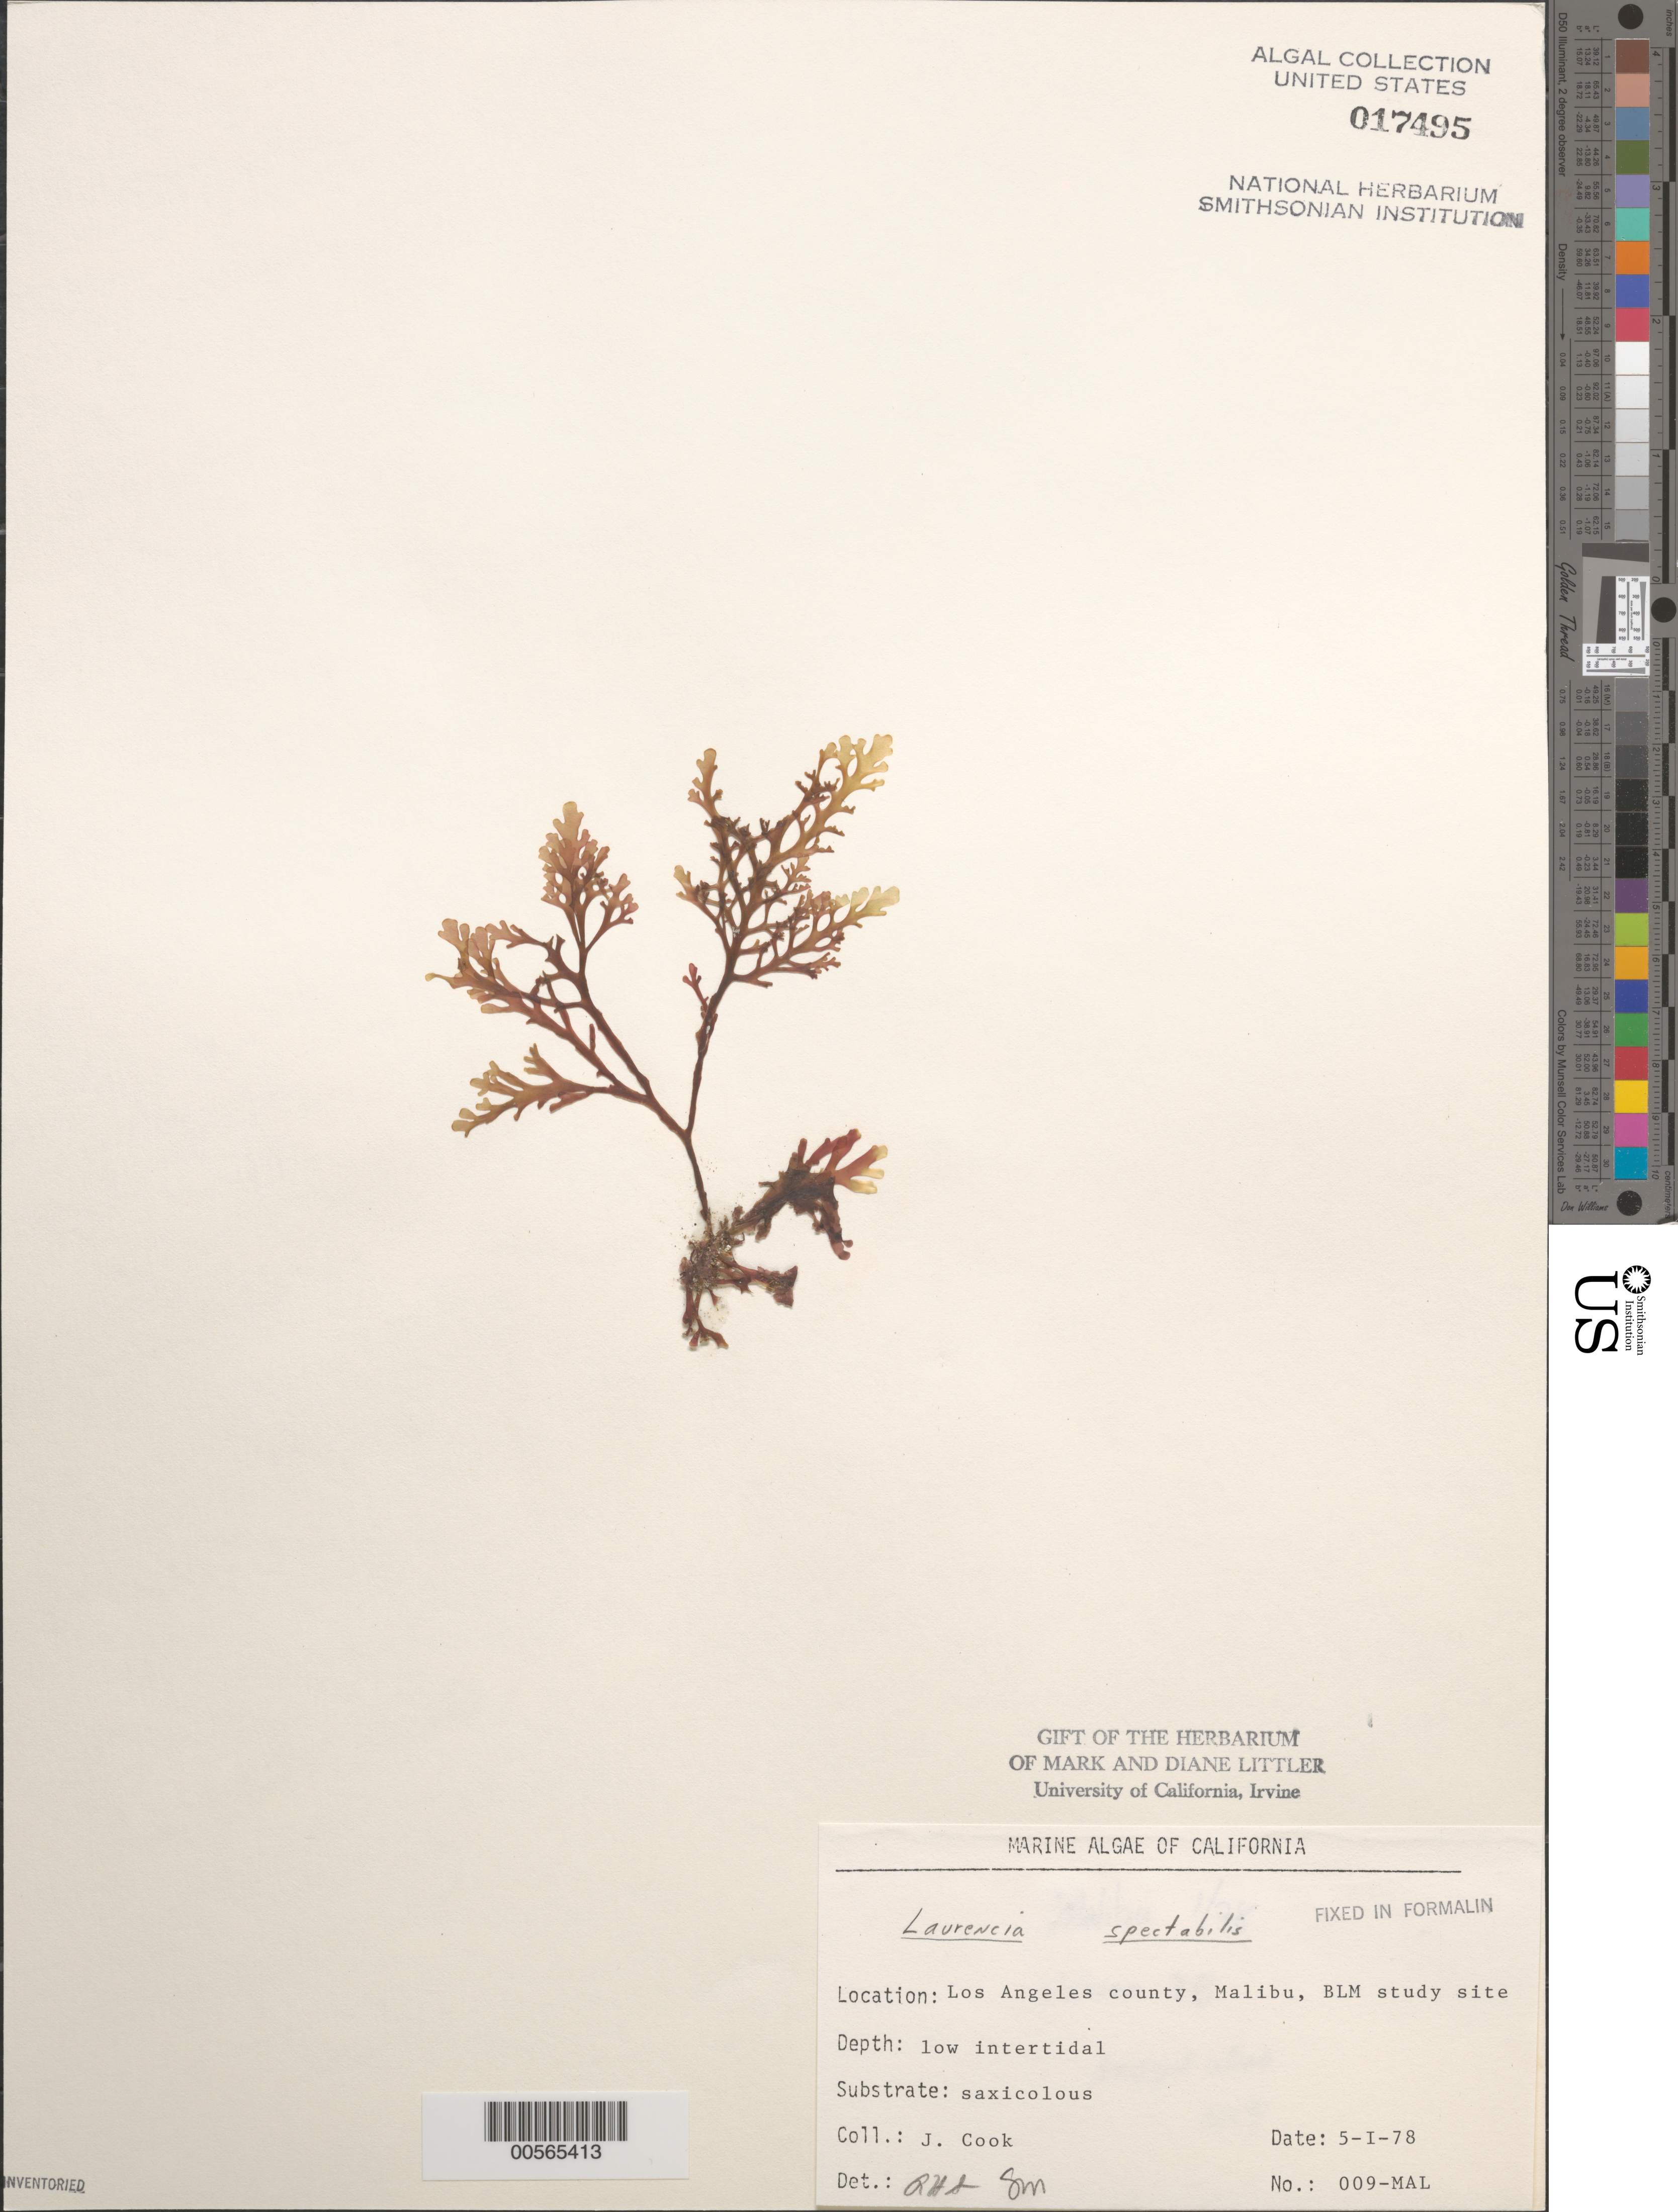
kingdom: Plantae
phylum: Rhodophyta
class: Florideophyceae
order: Ceramiales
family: Rhodomelaceae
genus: Osmundea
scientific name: Osmundea spectabilis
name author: (Postels & Rupr.) K.W. Nam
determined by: Algae name updating Project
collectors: J. Cook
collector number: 009-mal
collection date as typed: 05 Jan 1978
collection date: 1978-01-05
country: United States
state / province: California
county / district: Los Angeles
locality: Malibu, near Paradise Cove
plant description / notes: BLM-SOCALBIGHT Rocky Intertidal Survey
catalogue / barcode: US 17495